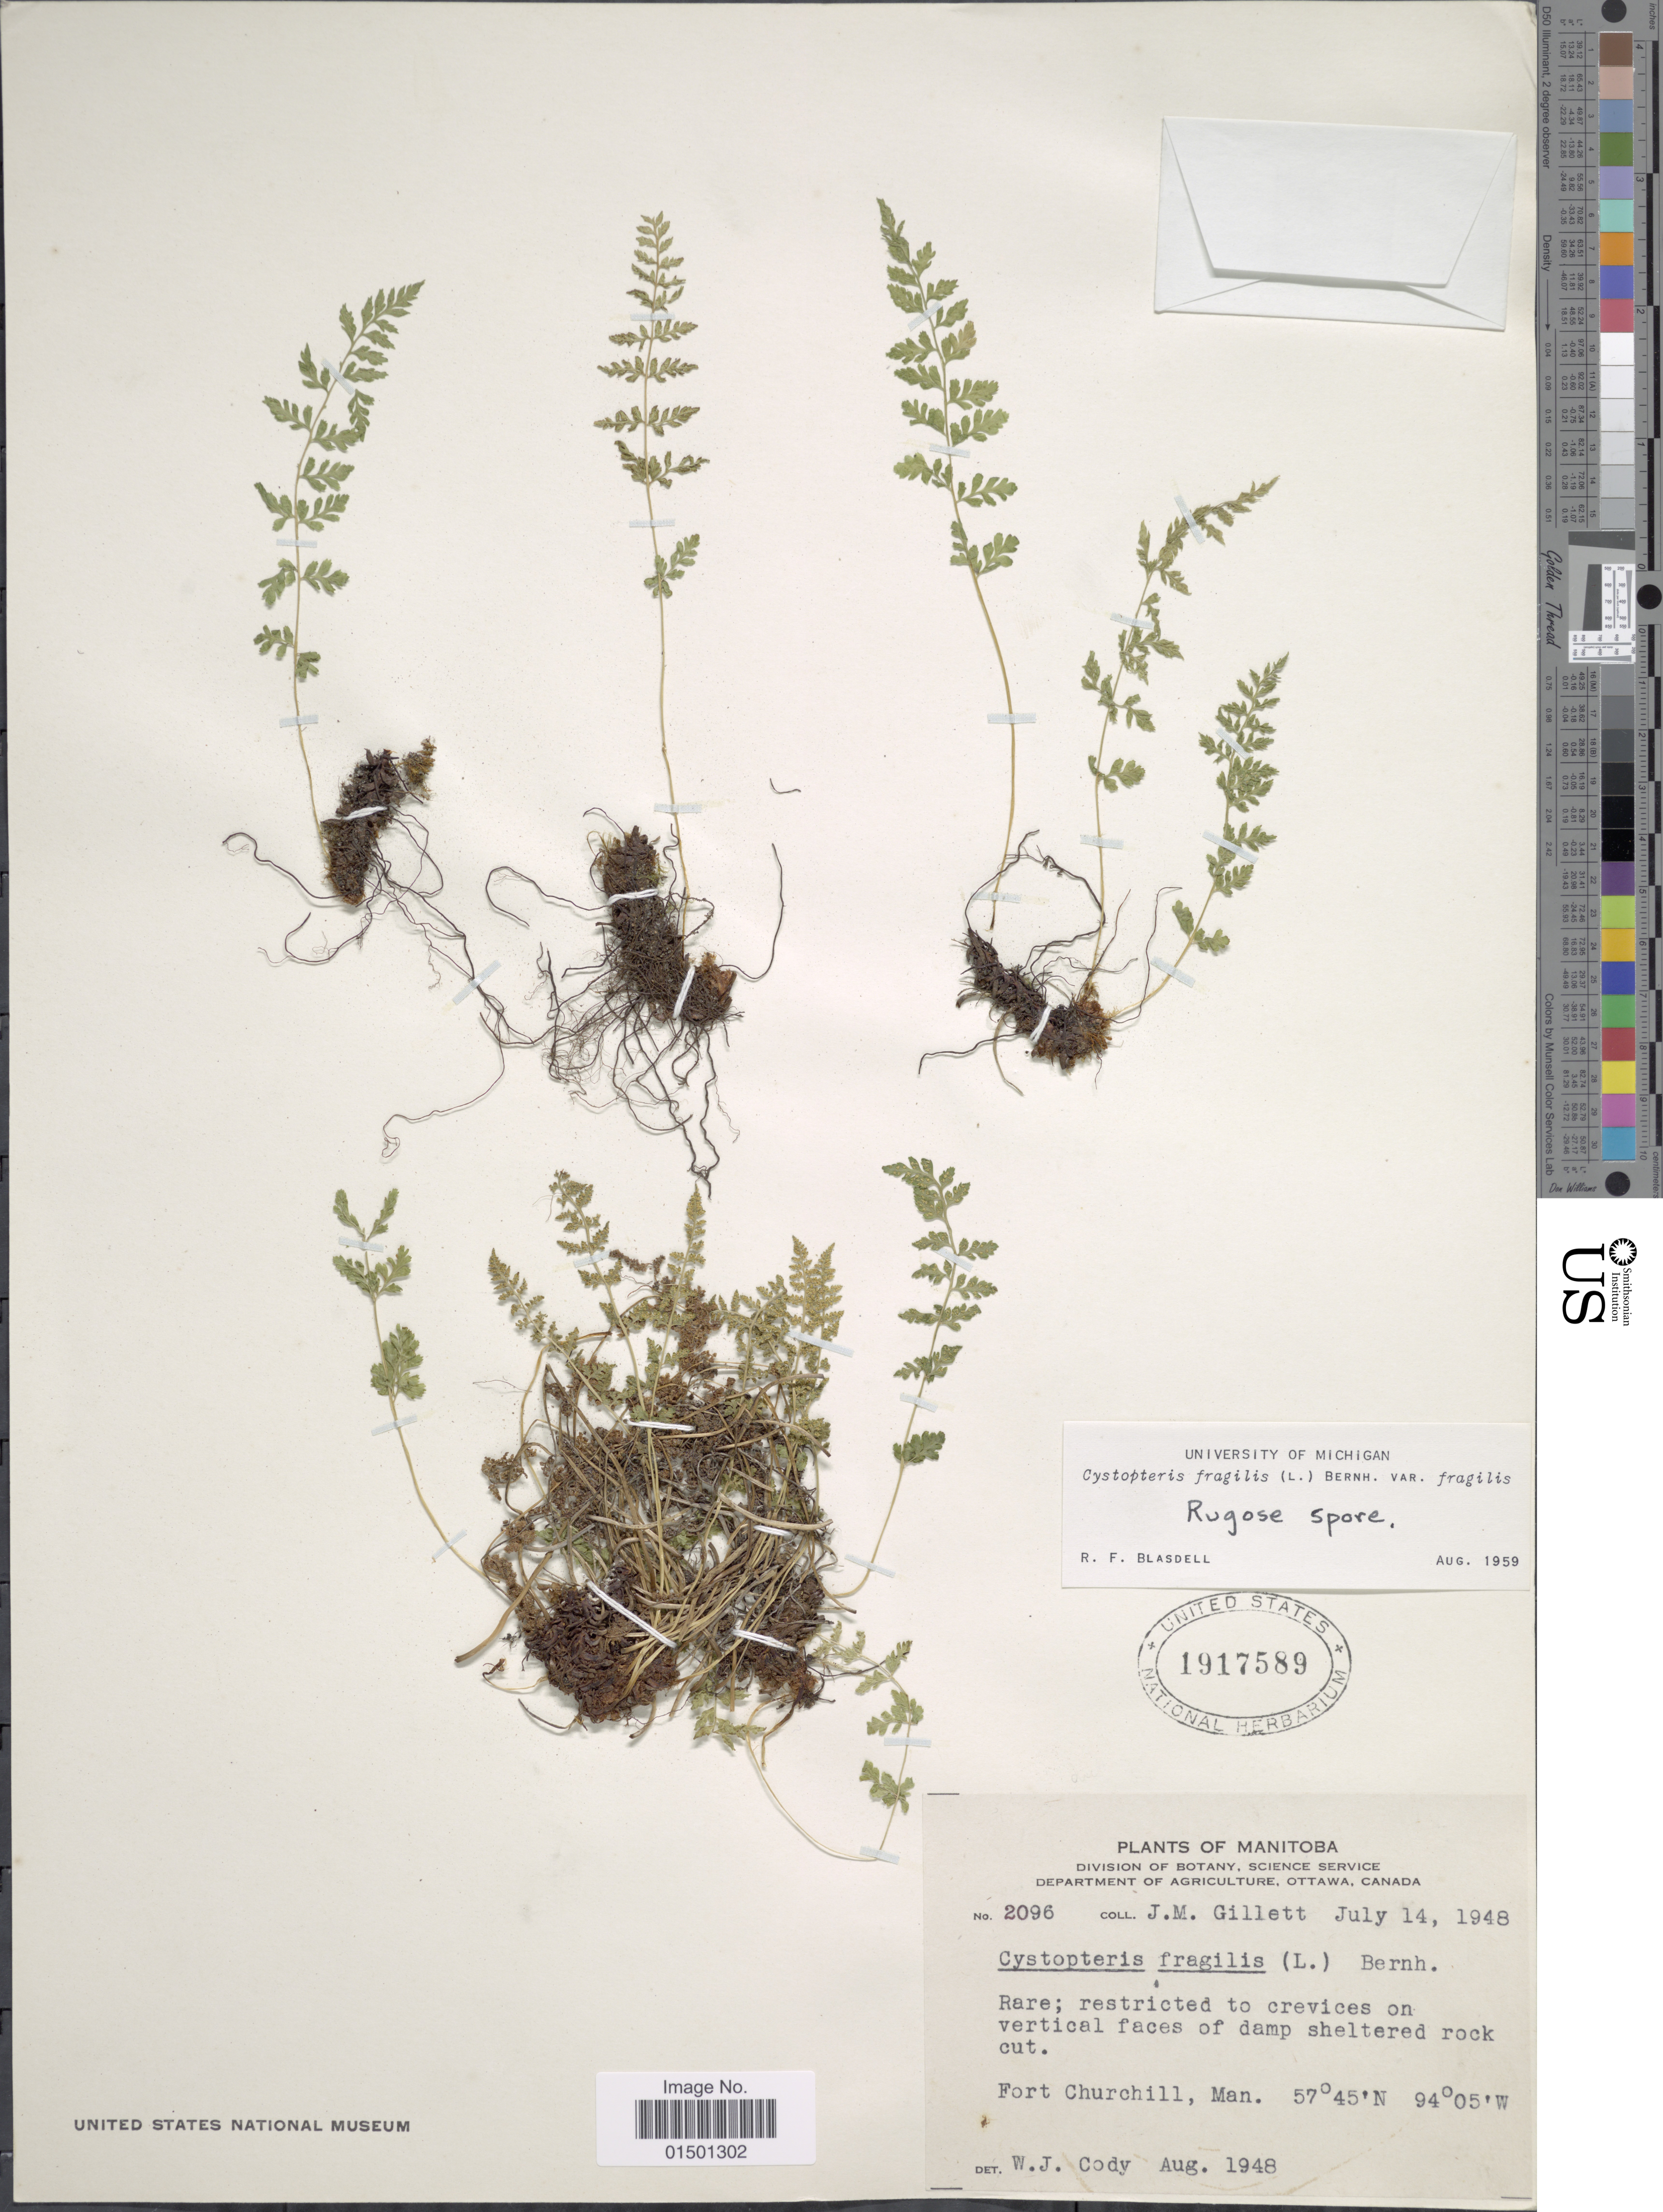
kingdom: Plantae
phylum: Tracheophyta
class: Polypodiopsida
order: Polypodiales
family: Cystopteridaceae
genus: Cystopteris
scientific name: Cystopteris fragilis var. dickieana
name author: B. Boivin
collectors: J. M. Gillett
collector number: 2096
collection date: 1948-07-14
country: Canada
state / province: Manitoba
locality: Fort Churchill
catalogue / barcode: US 1917589